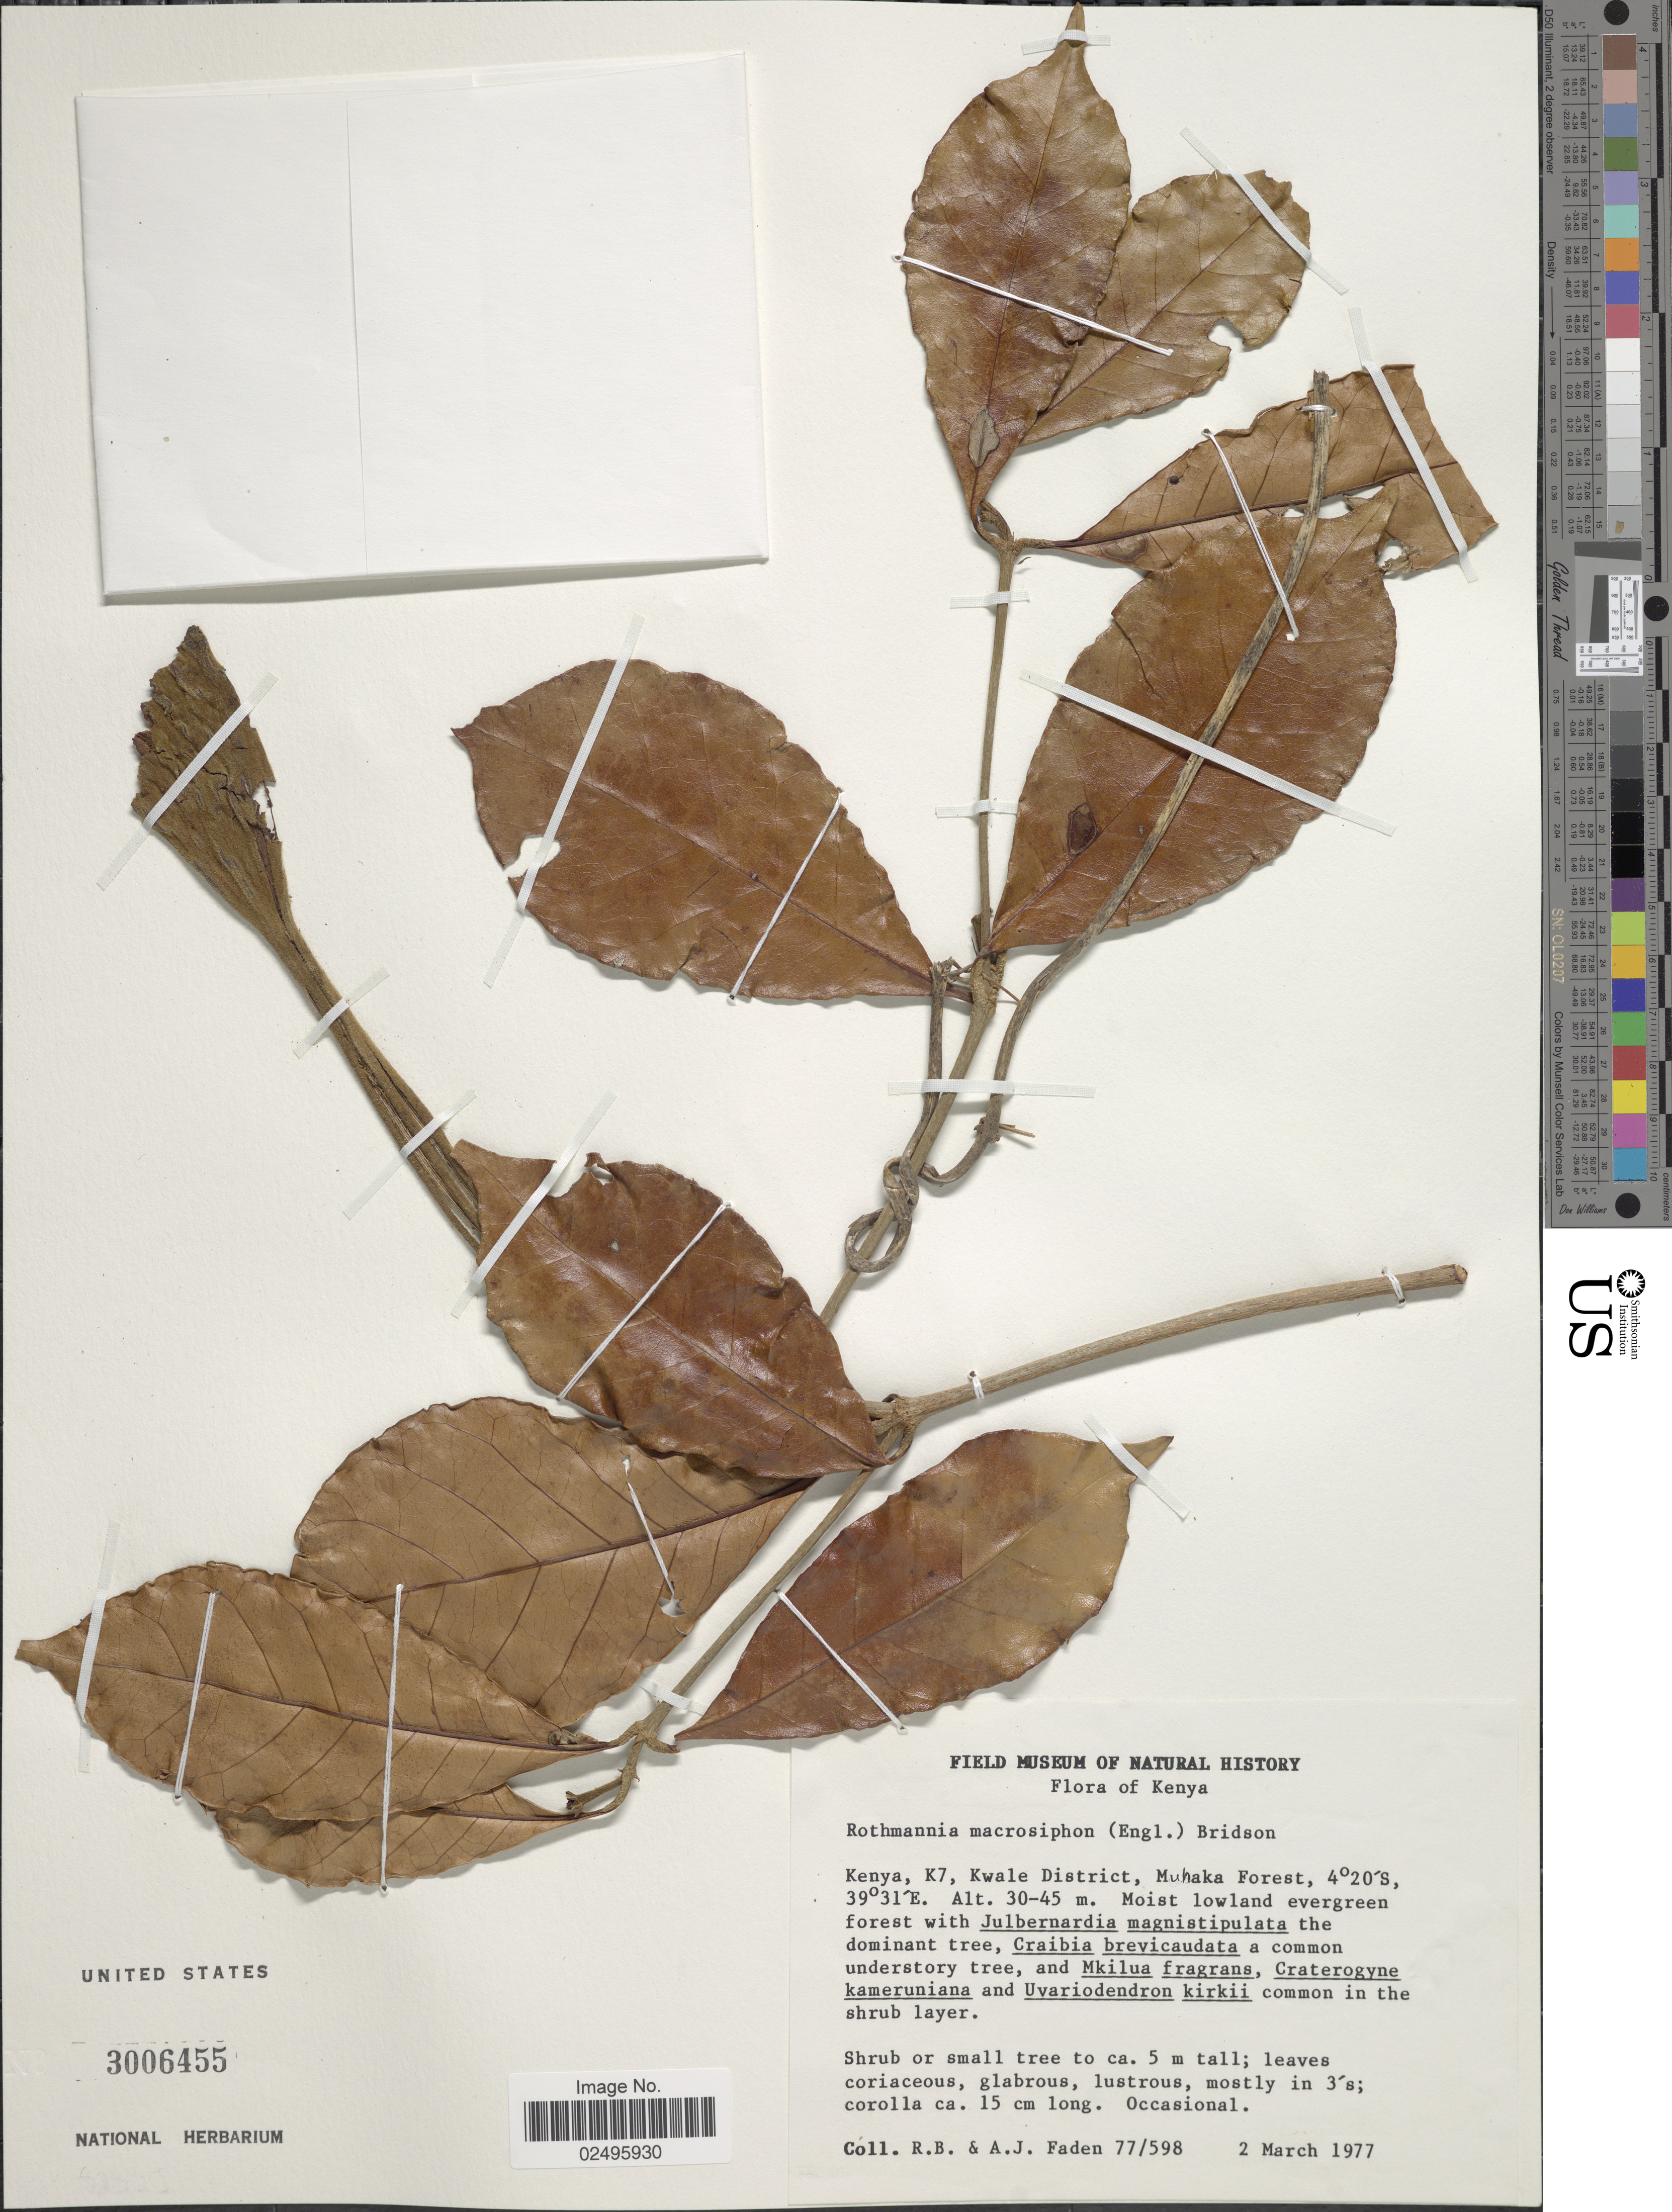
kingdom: Plantae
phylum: Tracheophyta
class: Magnoliopsida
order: Gentianales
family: Rubiaceae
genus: Rothmannia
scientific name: Rothmannia macrosiphon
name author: (Engl.) Bridson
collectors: R. B. Faden & A. J. Faden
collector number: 77/598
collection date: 1977-03-02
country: Kenya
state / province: Kwale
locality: K7, Muhaka Forest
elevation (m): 30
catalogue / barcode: US 3006455